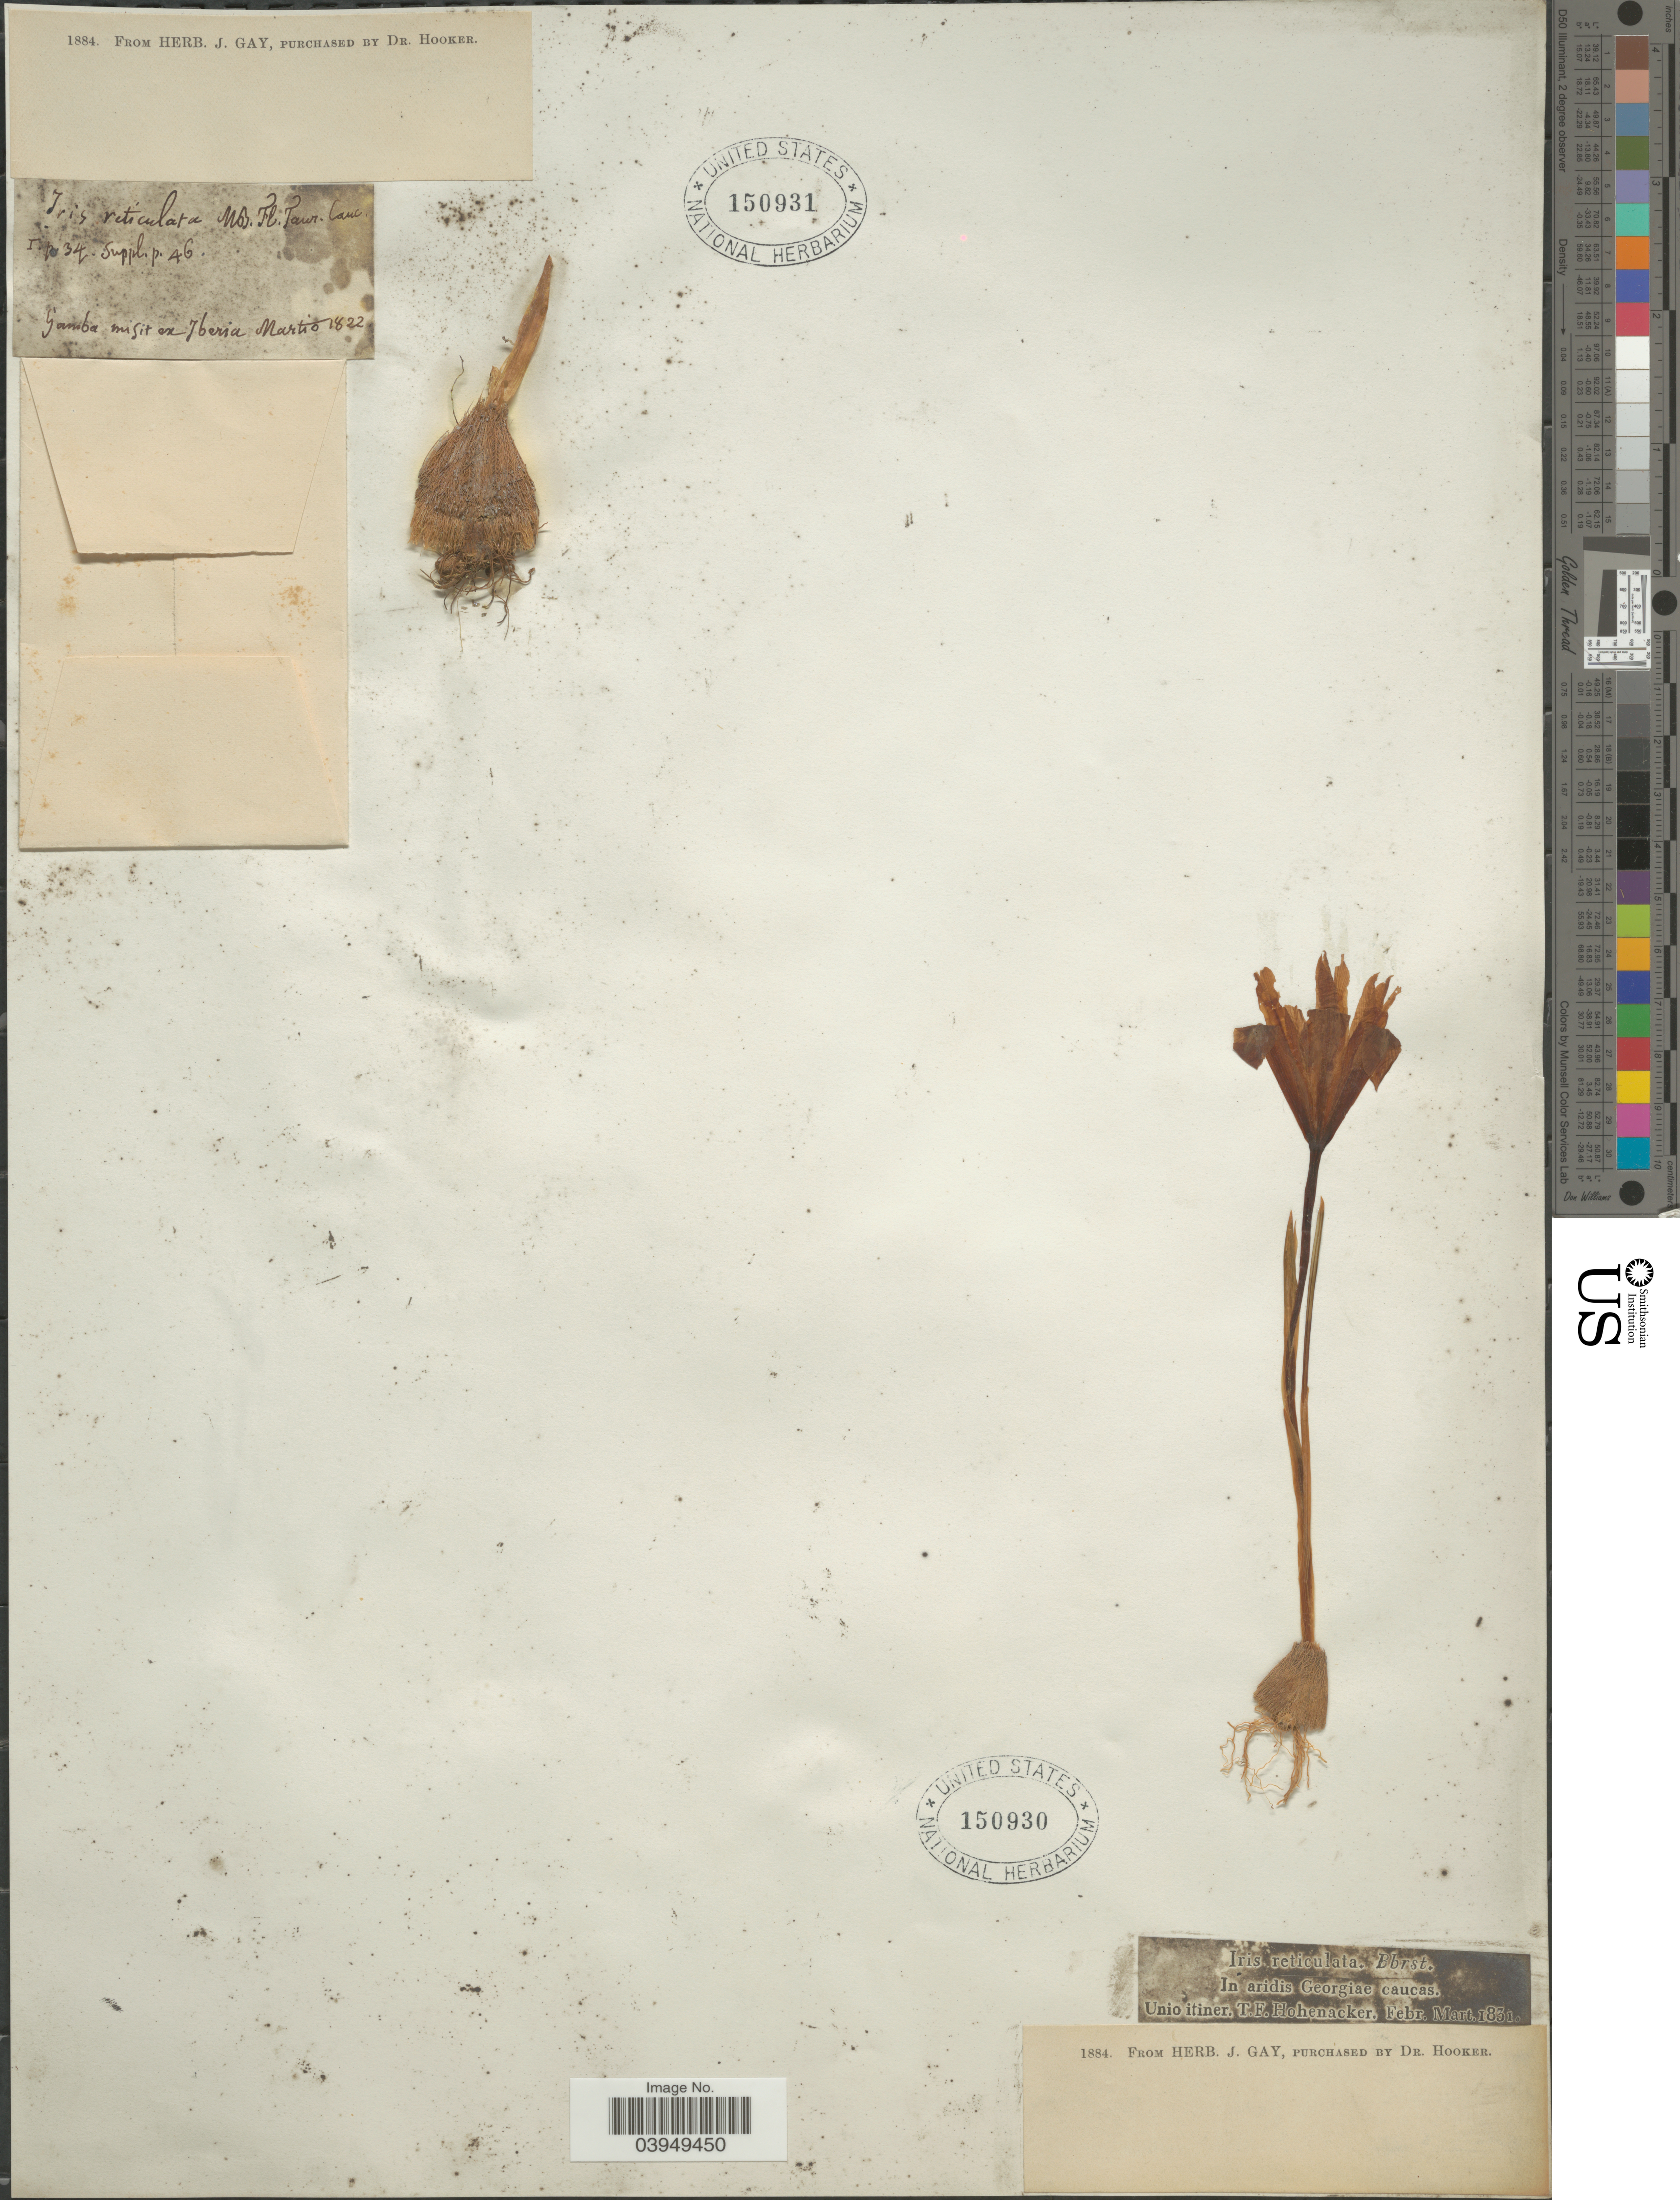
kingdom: Plantae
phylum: Tracheophyta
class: Liliopsida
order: Asparagales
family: Iridaceae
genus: Iris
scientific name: Iris reticulata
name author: M. Bieb.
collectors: ex herb. J. Gay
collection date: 1822-03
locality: Iberia.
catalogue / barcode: US 150931-2